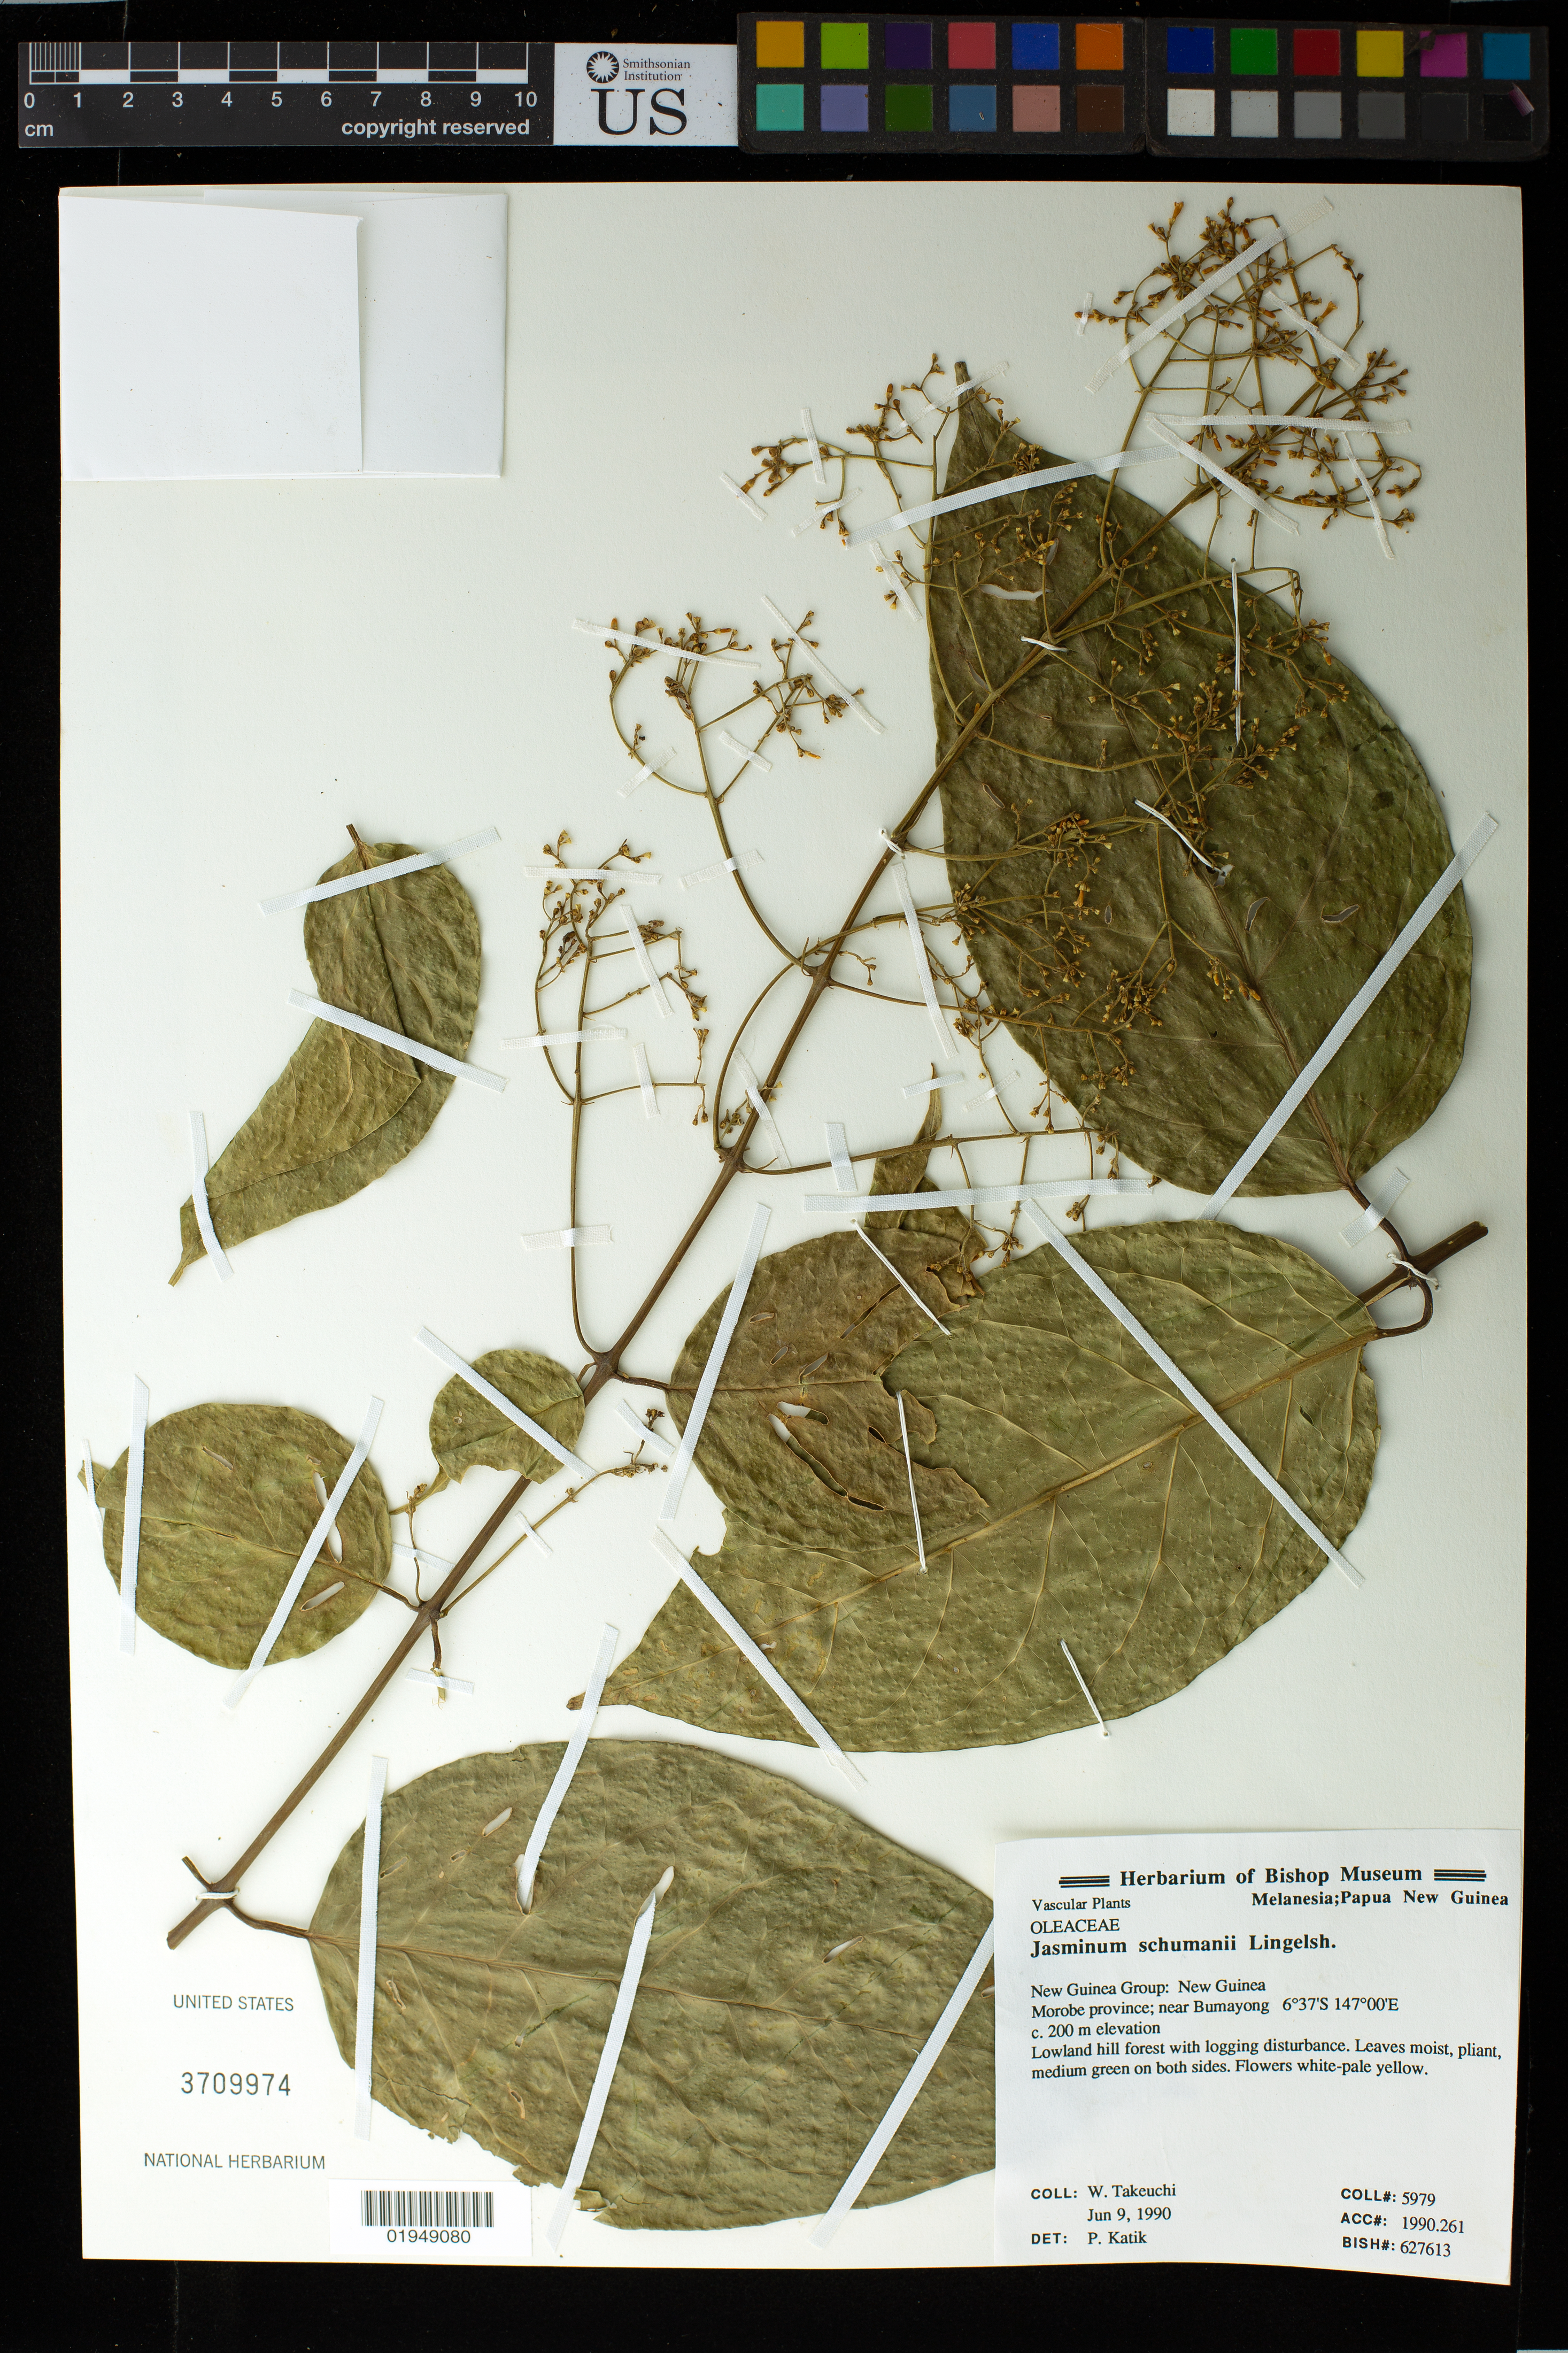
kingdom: Plantae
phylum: Tracheophyta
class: Magnoliopsida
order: Lamiales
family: Oleaceae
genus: Jasminum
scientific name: Jasminum schumannii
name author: Lingelsh.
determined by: Takeuchi, W.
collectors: W. N. Takeuchi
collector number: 5979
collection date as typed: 09 Jun 1990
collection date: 1990-06-09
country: Papua New Guinea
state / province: Morobe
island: New Guinea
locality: Near Bumayong.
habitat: Lowland hill forest with logging disturbance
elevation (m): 200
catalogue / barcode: US 3709974